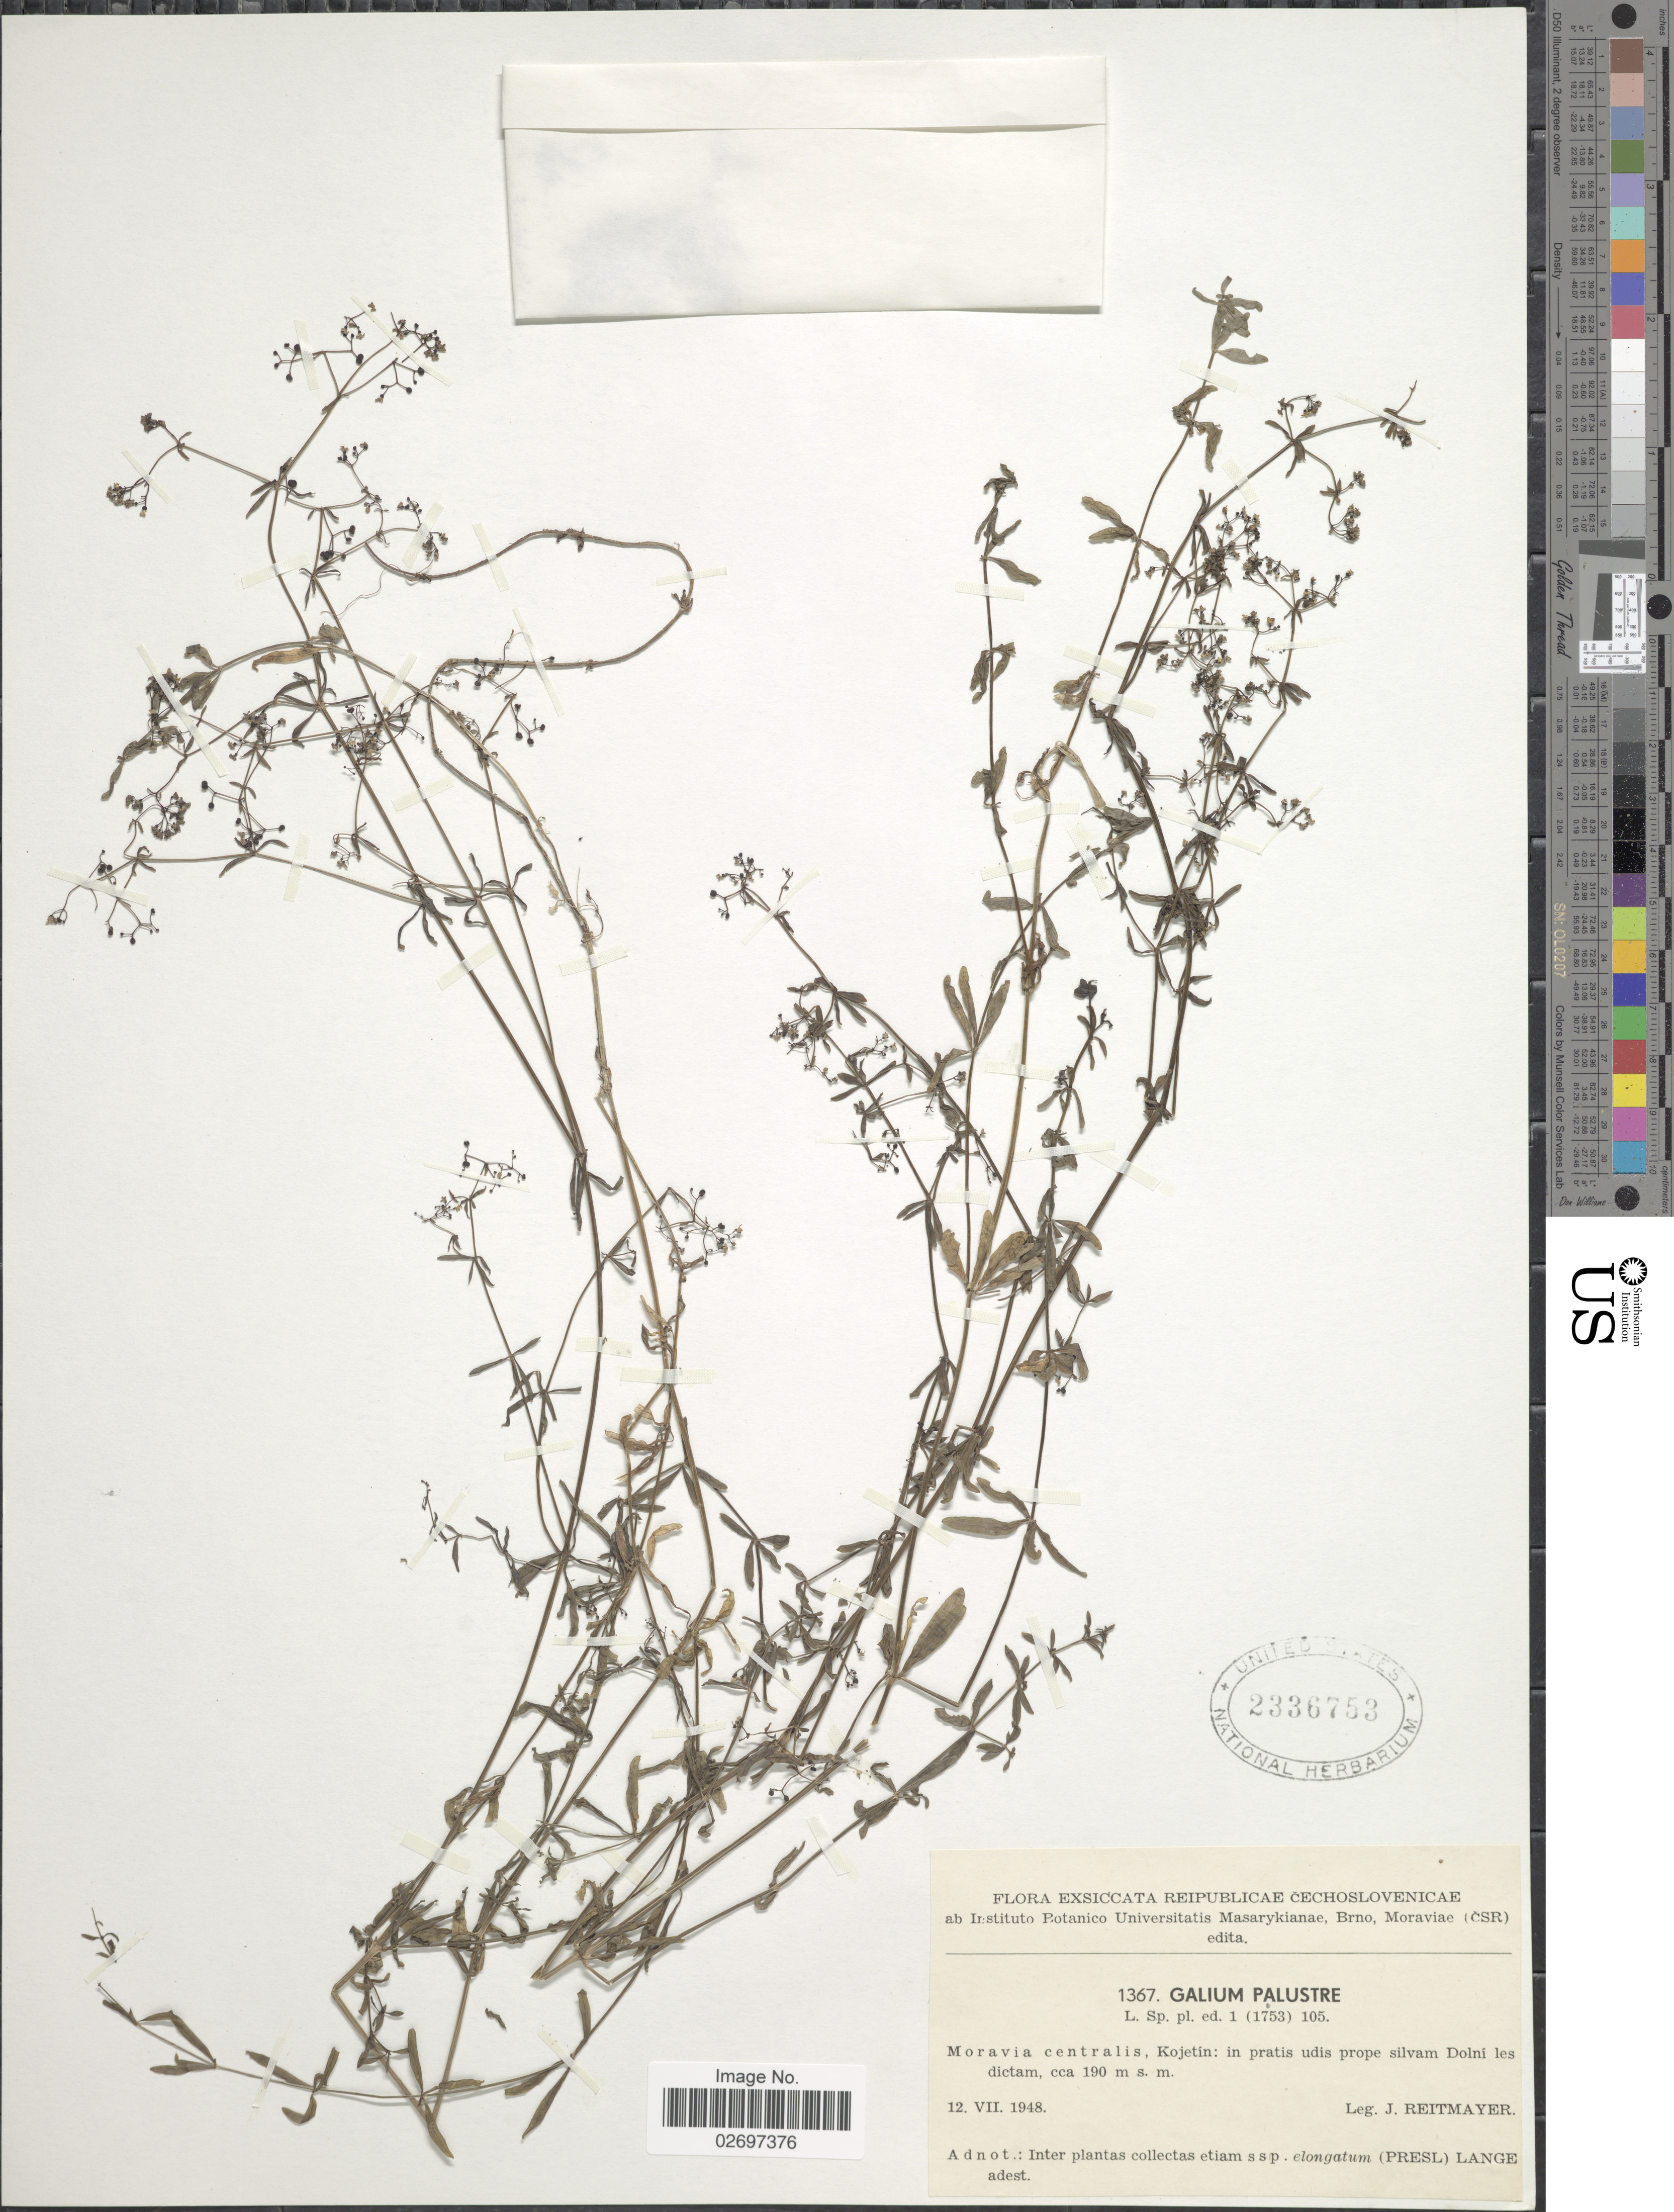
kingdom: Plantae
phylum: Tracheophyta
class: Magnoliopsida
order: Gentianales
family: Rubiaceae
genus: Galium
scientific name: Galium palustre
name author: L.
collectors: J. Reitmayer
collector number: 1367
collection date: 1948-07-12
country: Czechia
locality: Reipublicae Cechoslovenicae. Moravia centralis, Kojetín: in pratis udis prope silvam Dolní les dictam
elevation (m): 190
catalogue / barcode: US 2336753